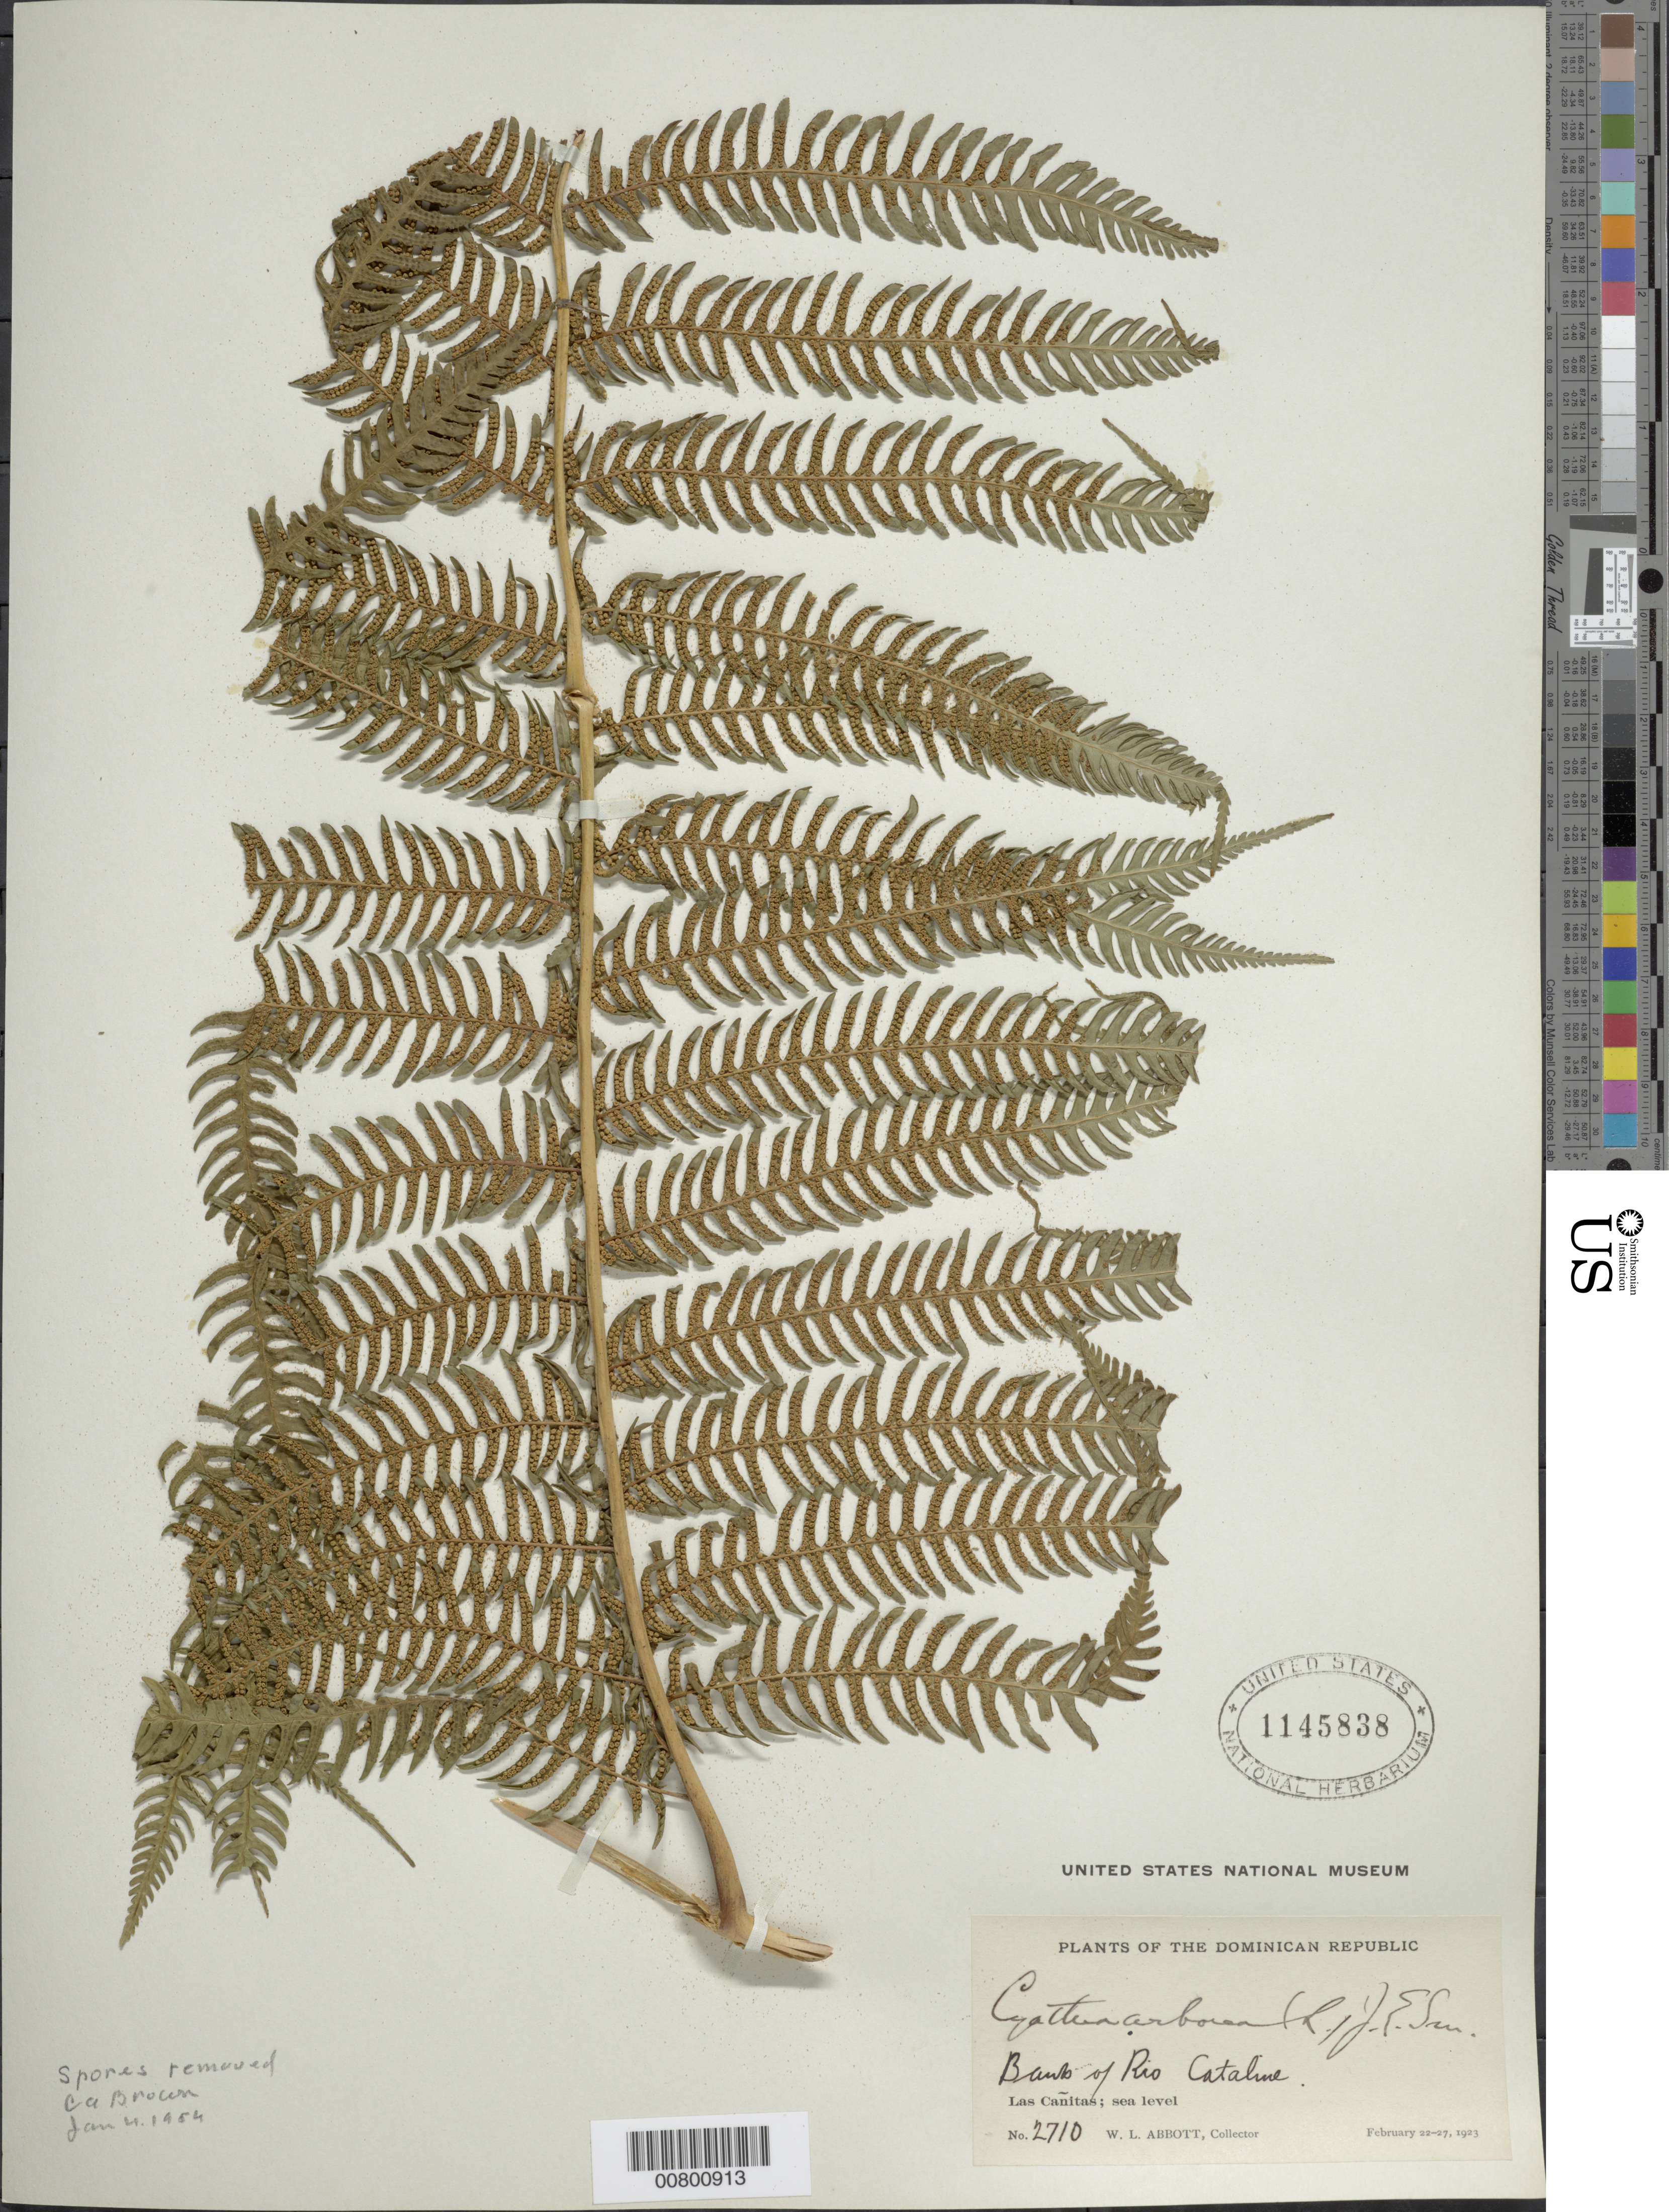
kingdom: Plantae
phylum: Tracheophyta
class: Polypodiopsida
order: Cyatheales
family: Cyatheaceae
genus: Cyathea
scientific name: Cyathea arborea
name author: (L.) Sm.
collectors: W. L. Abbott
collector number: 2710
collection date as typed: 22 Feb 1923 to 27 Feb 1923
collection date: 1923-02-22/1923-02-27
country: Dominican Republic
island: Hispaniola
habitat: Riverbank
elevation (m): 0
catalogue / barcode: US 1145838